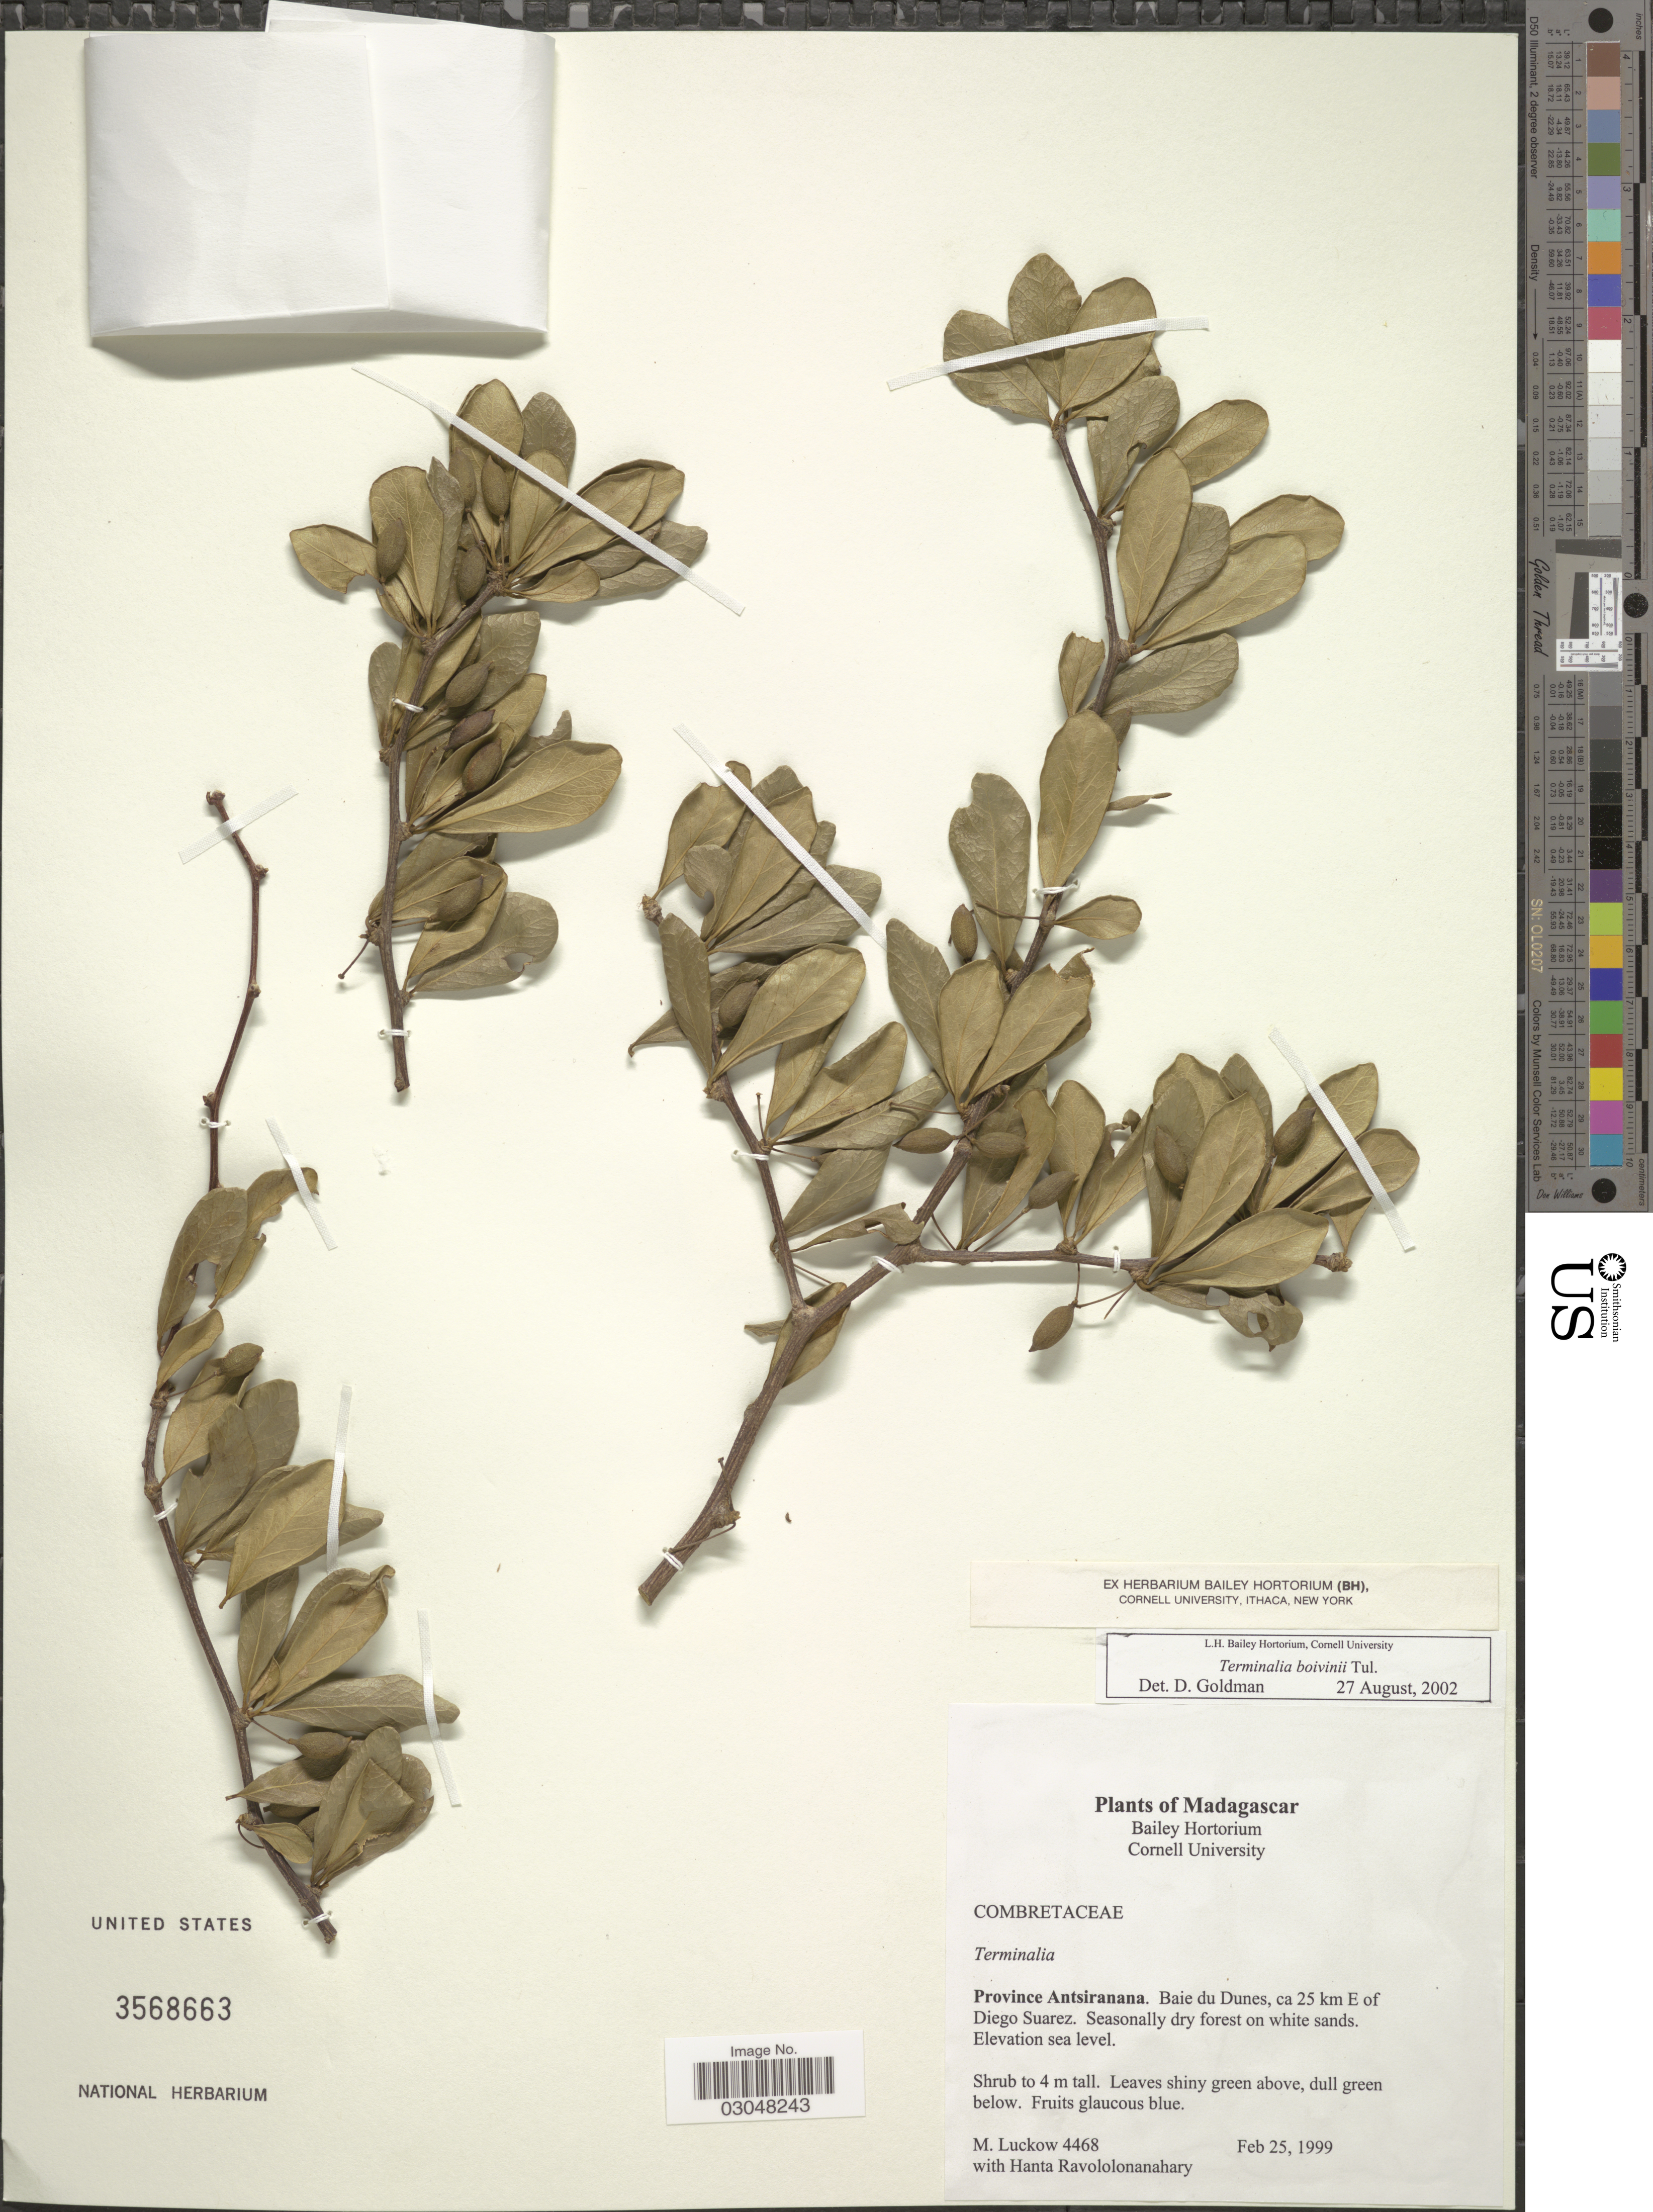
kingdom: Plantae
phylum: Tracheophyta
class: Magnoliopsida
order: Myrtales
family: Combretaceae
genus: Terminalia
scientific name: Terminalia boivinii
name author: Tul.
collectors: M. A. Luckow & H. Ravololonanahary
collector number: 4468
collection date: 1999-02-25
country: Madagascar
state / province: Diana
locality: Baie du Dunes, ca 25 km E of Diego Suarez.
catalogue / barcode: US 3568663